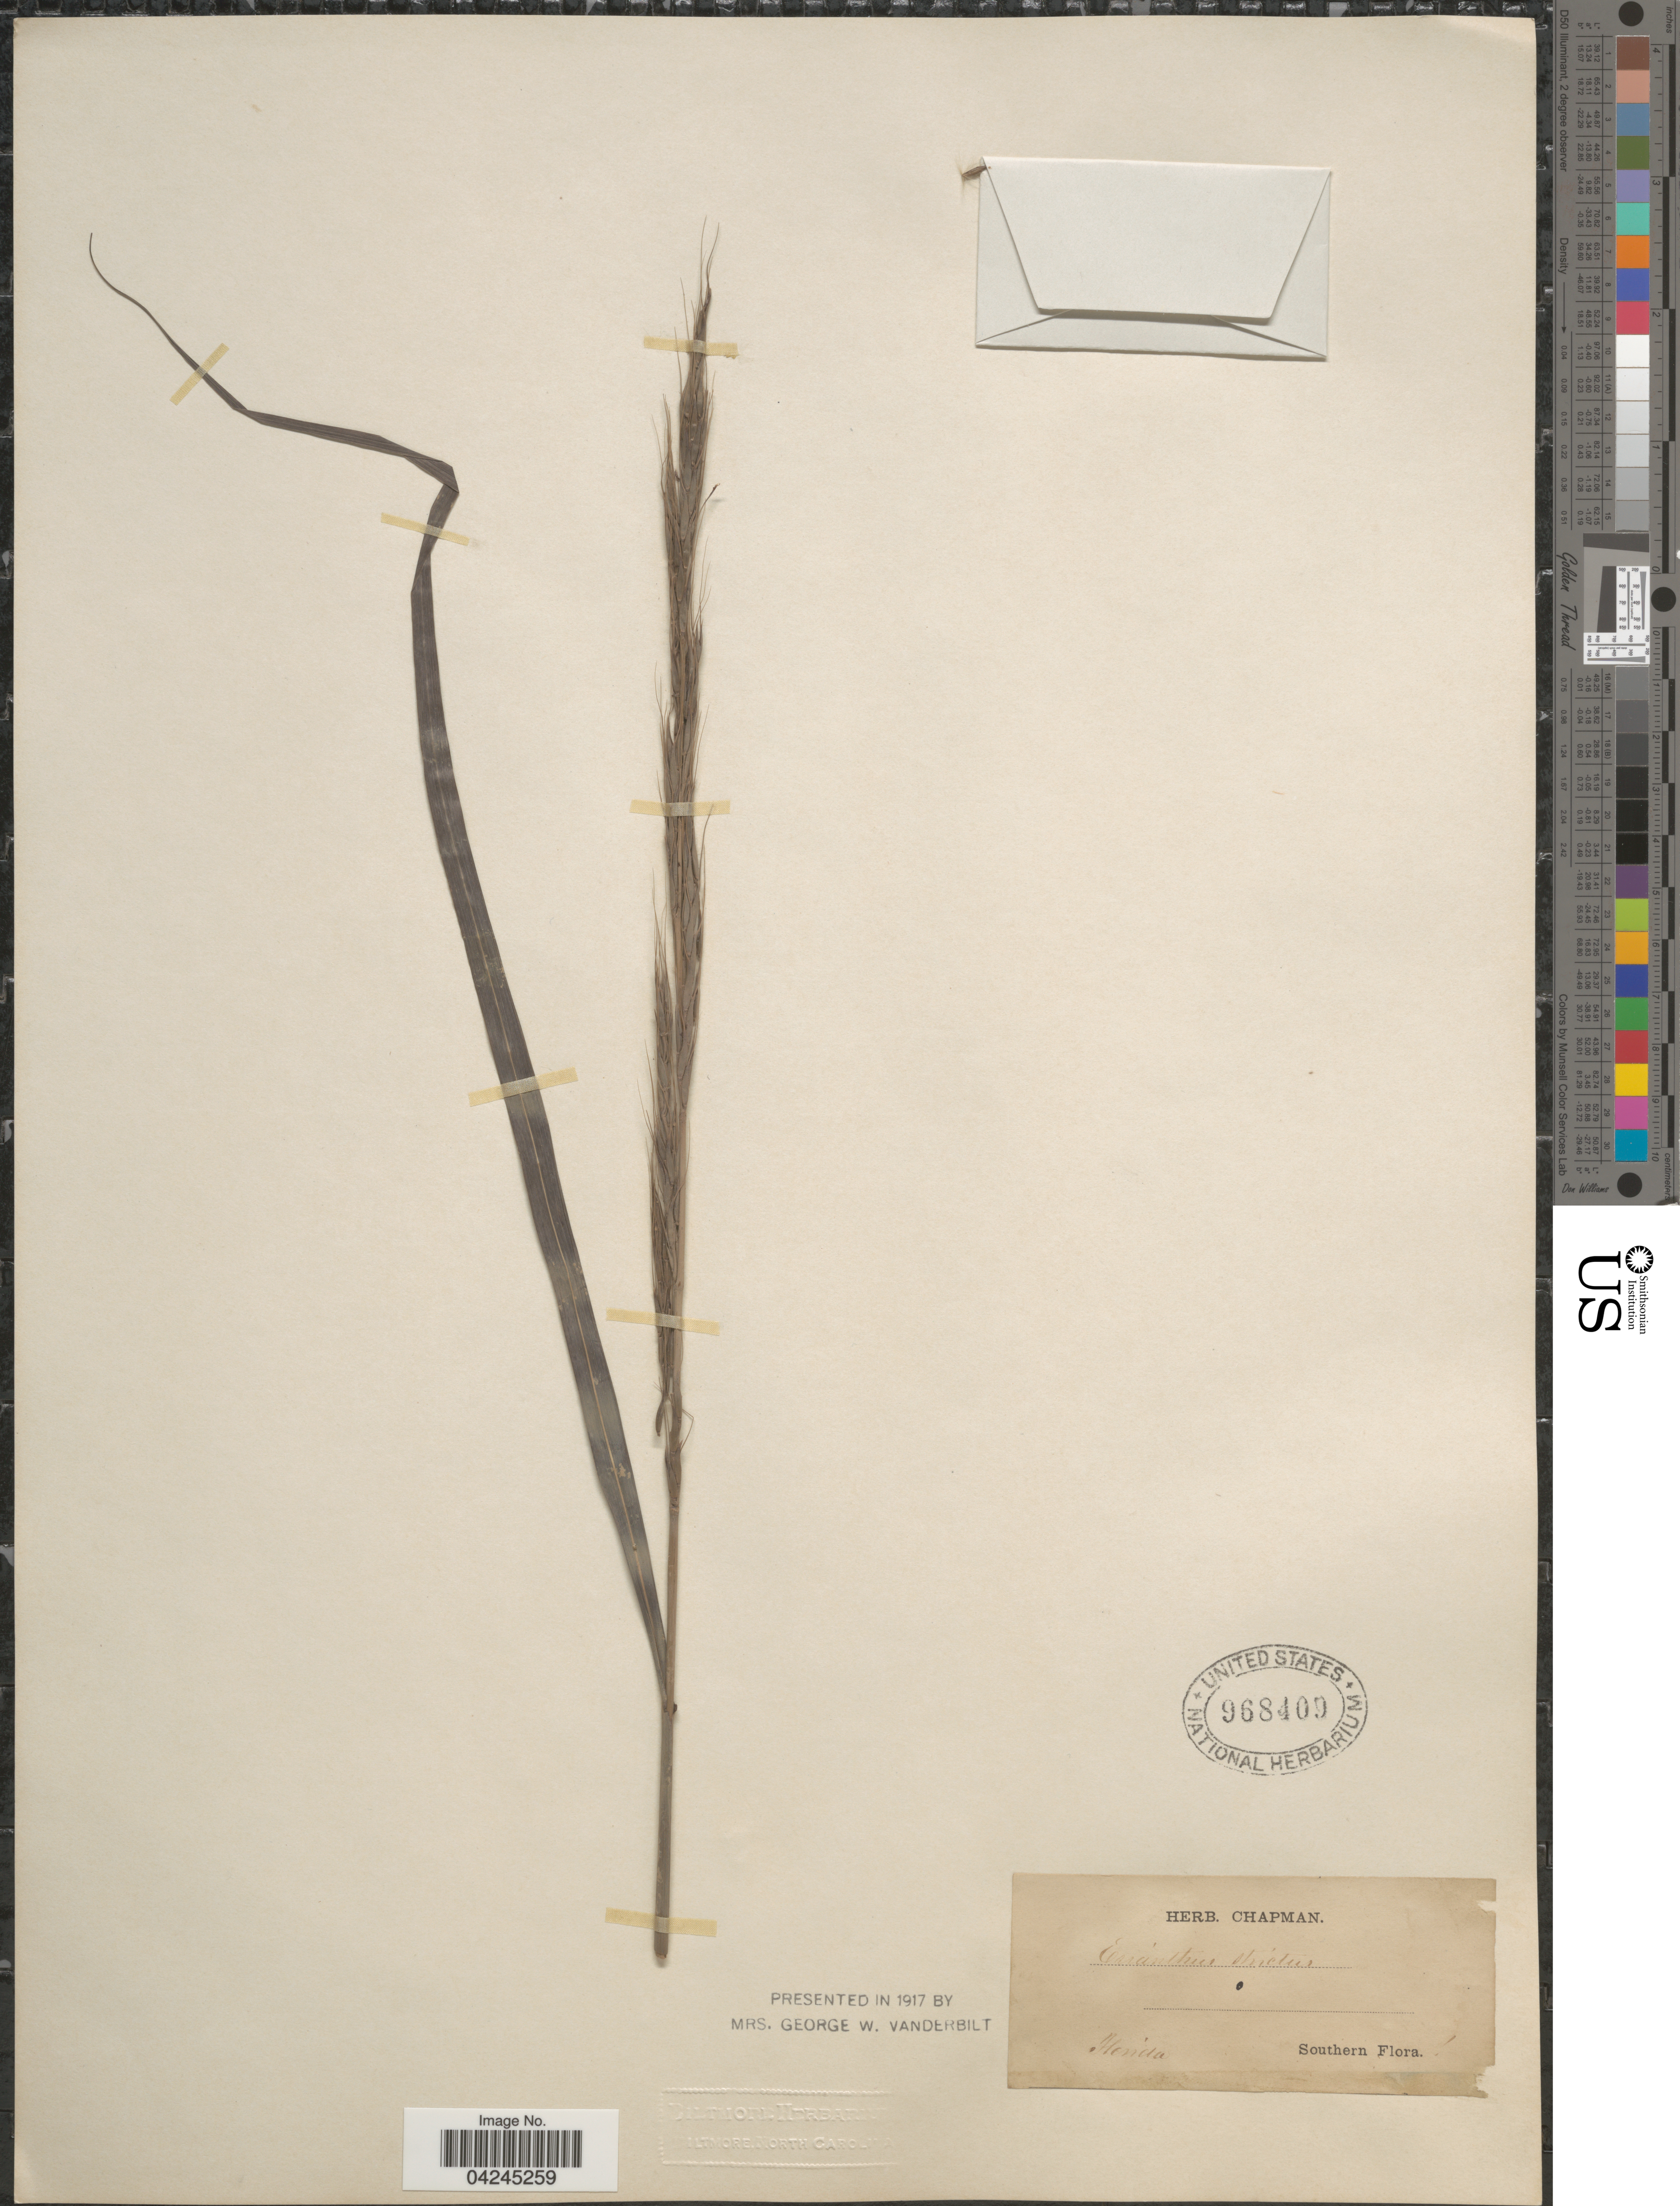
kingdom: Plantae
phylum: Tracheophyta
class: Liliopsida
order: Poales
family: Poaceae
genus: Erianthus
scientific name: Erianthus strictus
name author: Baldwin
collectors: ex herb. Chapman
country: United States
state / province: Florida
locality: Southern.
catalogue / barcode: US 968409